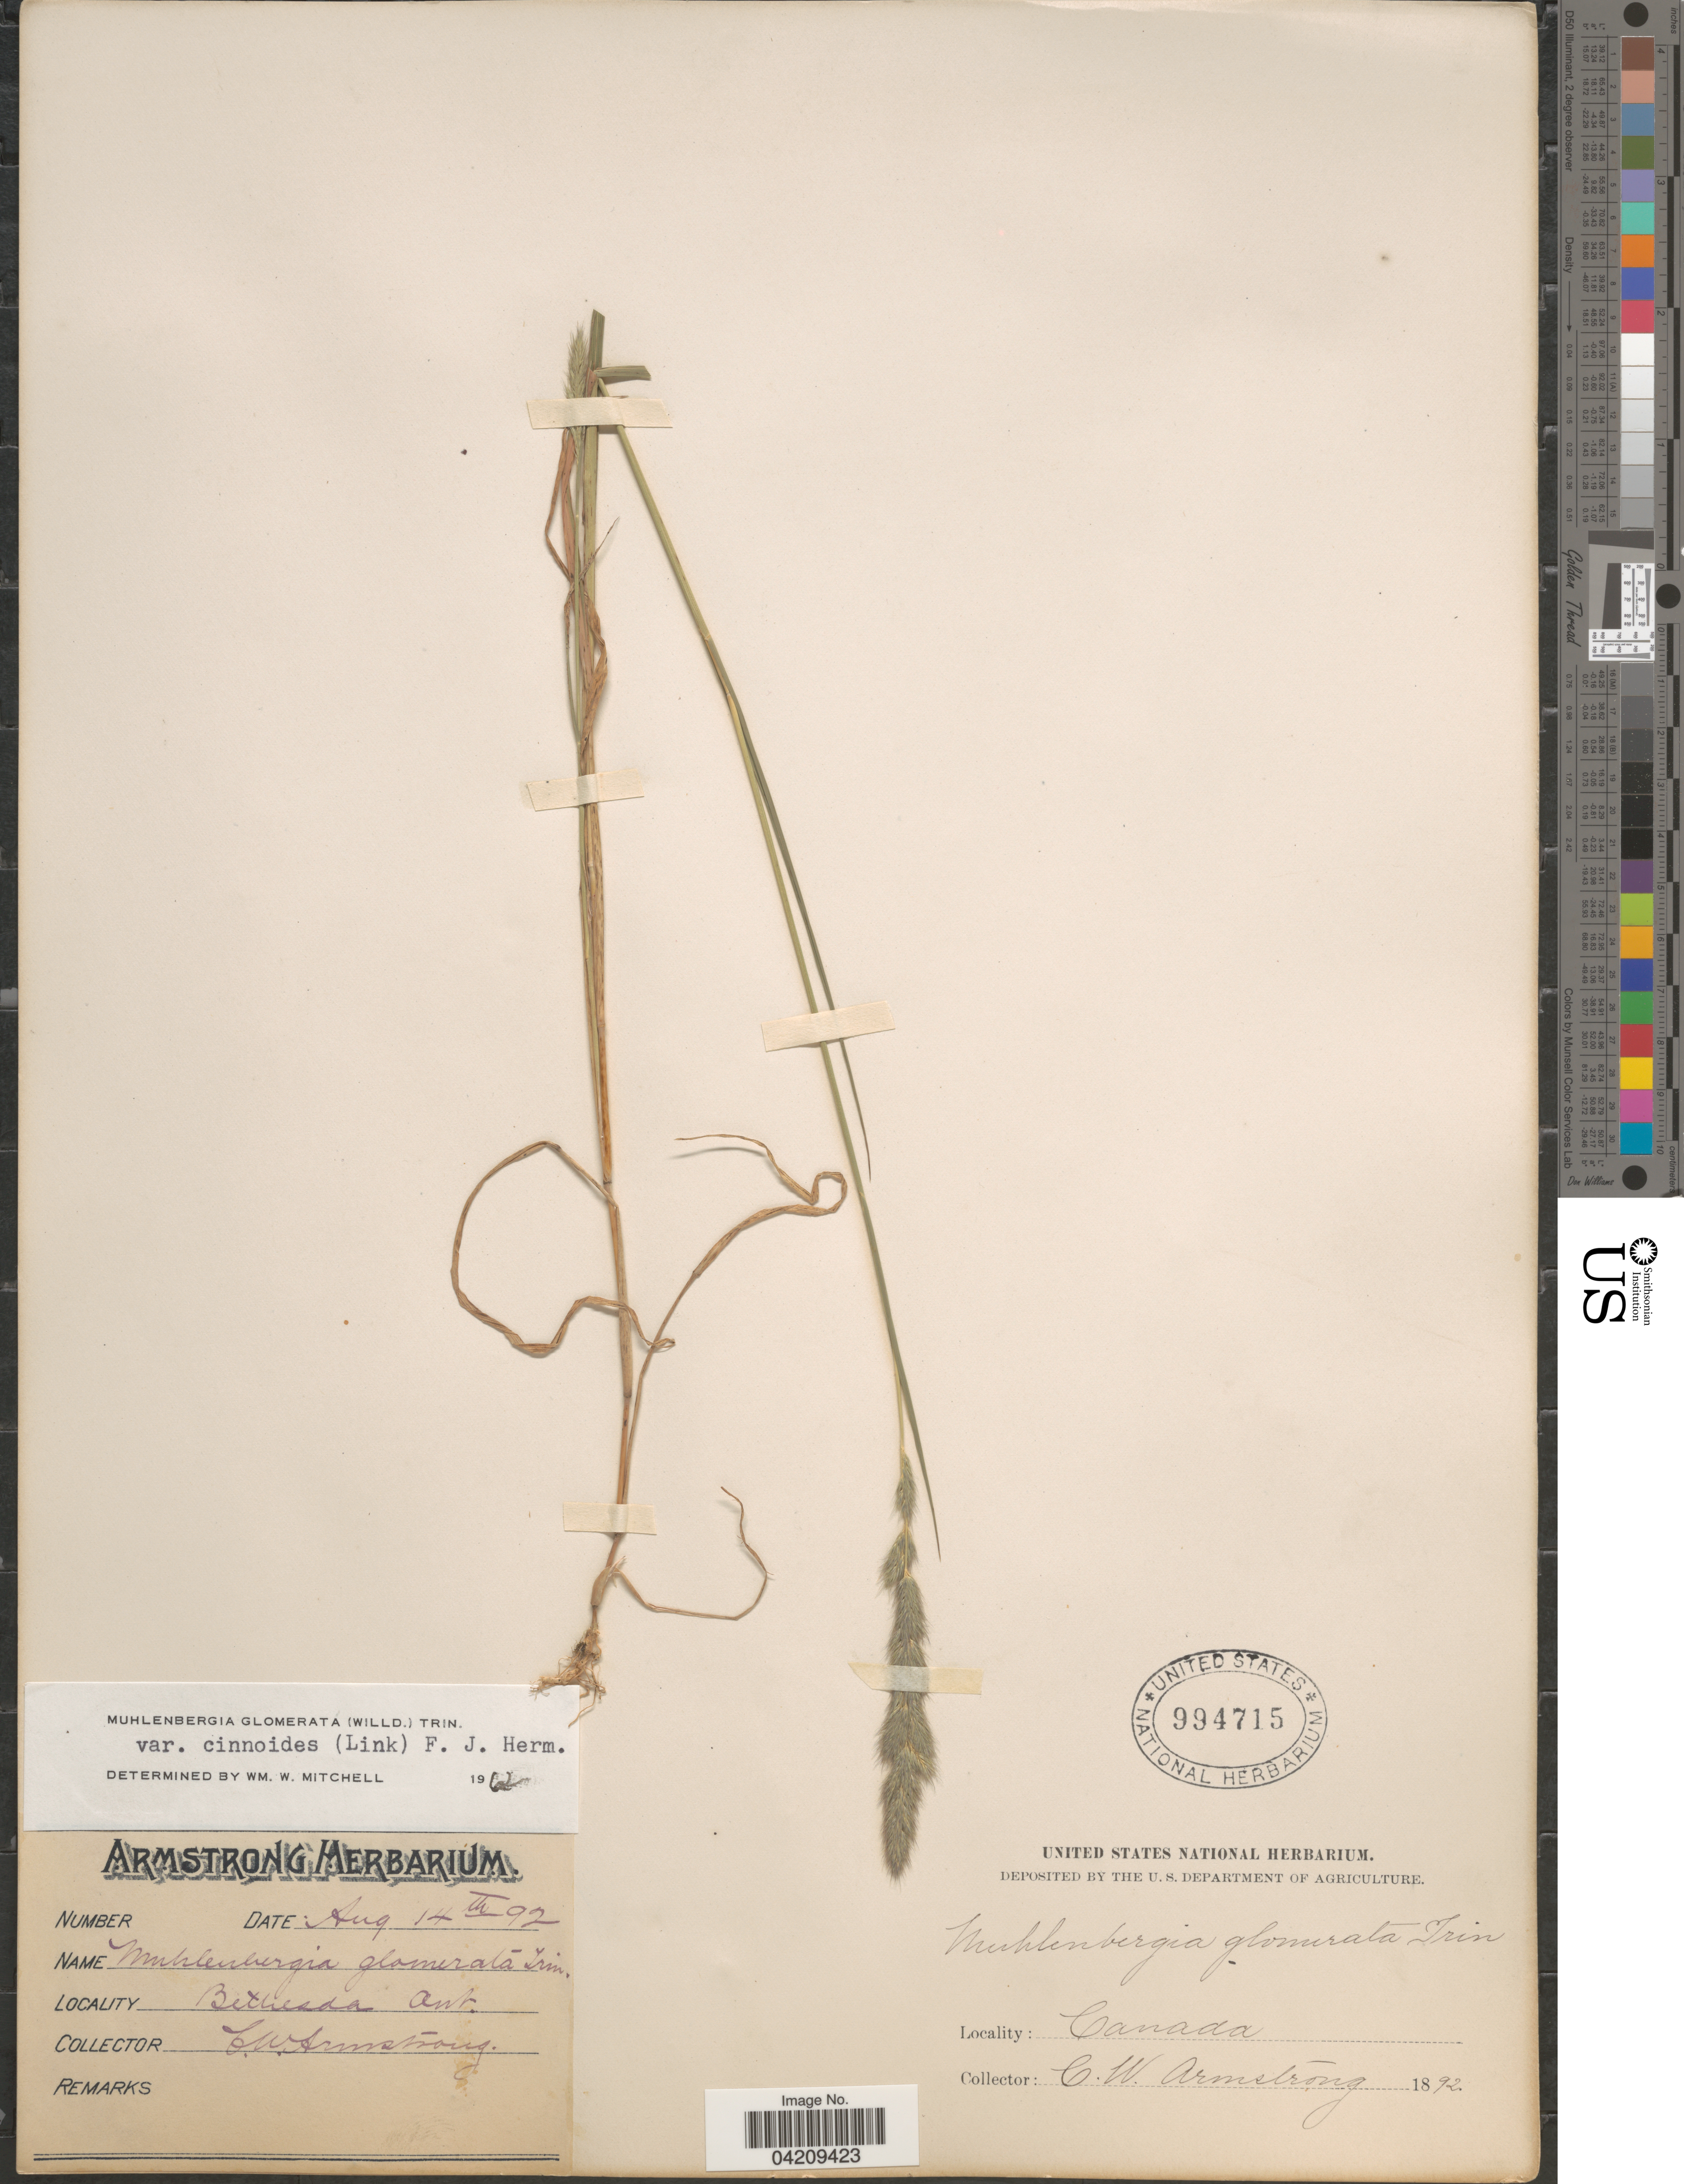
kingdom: Plantae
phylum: Tracheophyta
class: Liliopsida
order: Poales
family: Poaceae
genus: Muhlenbergia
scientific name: Muhlenbergia glomerata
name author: (Willd.) Trin.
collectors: C. W. Armstrong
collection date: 1892-08-14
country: Canada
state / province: Ontario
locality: Bethesda.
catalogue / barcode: US 994715